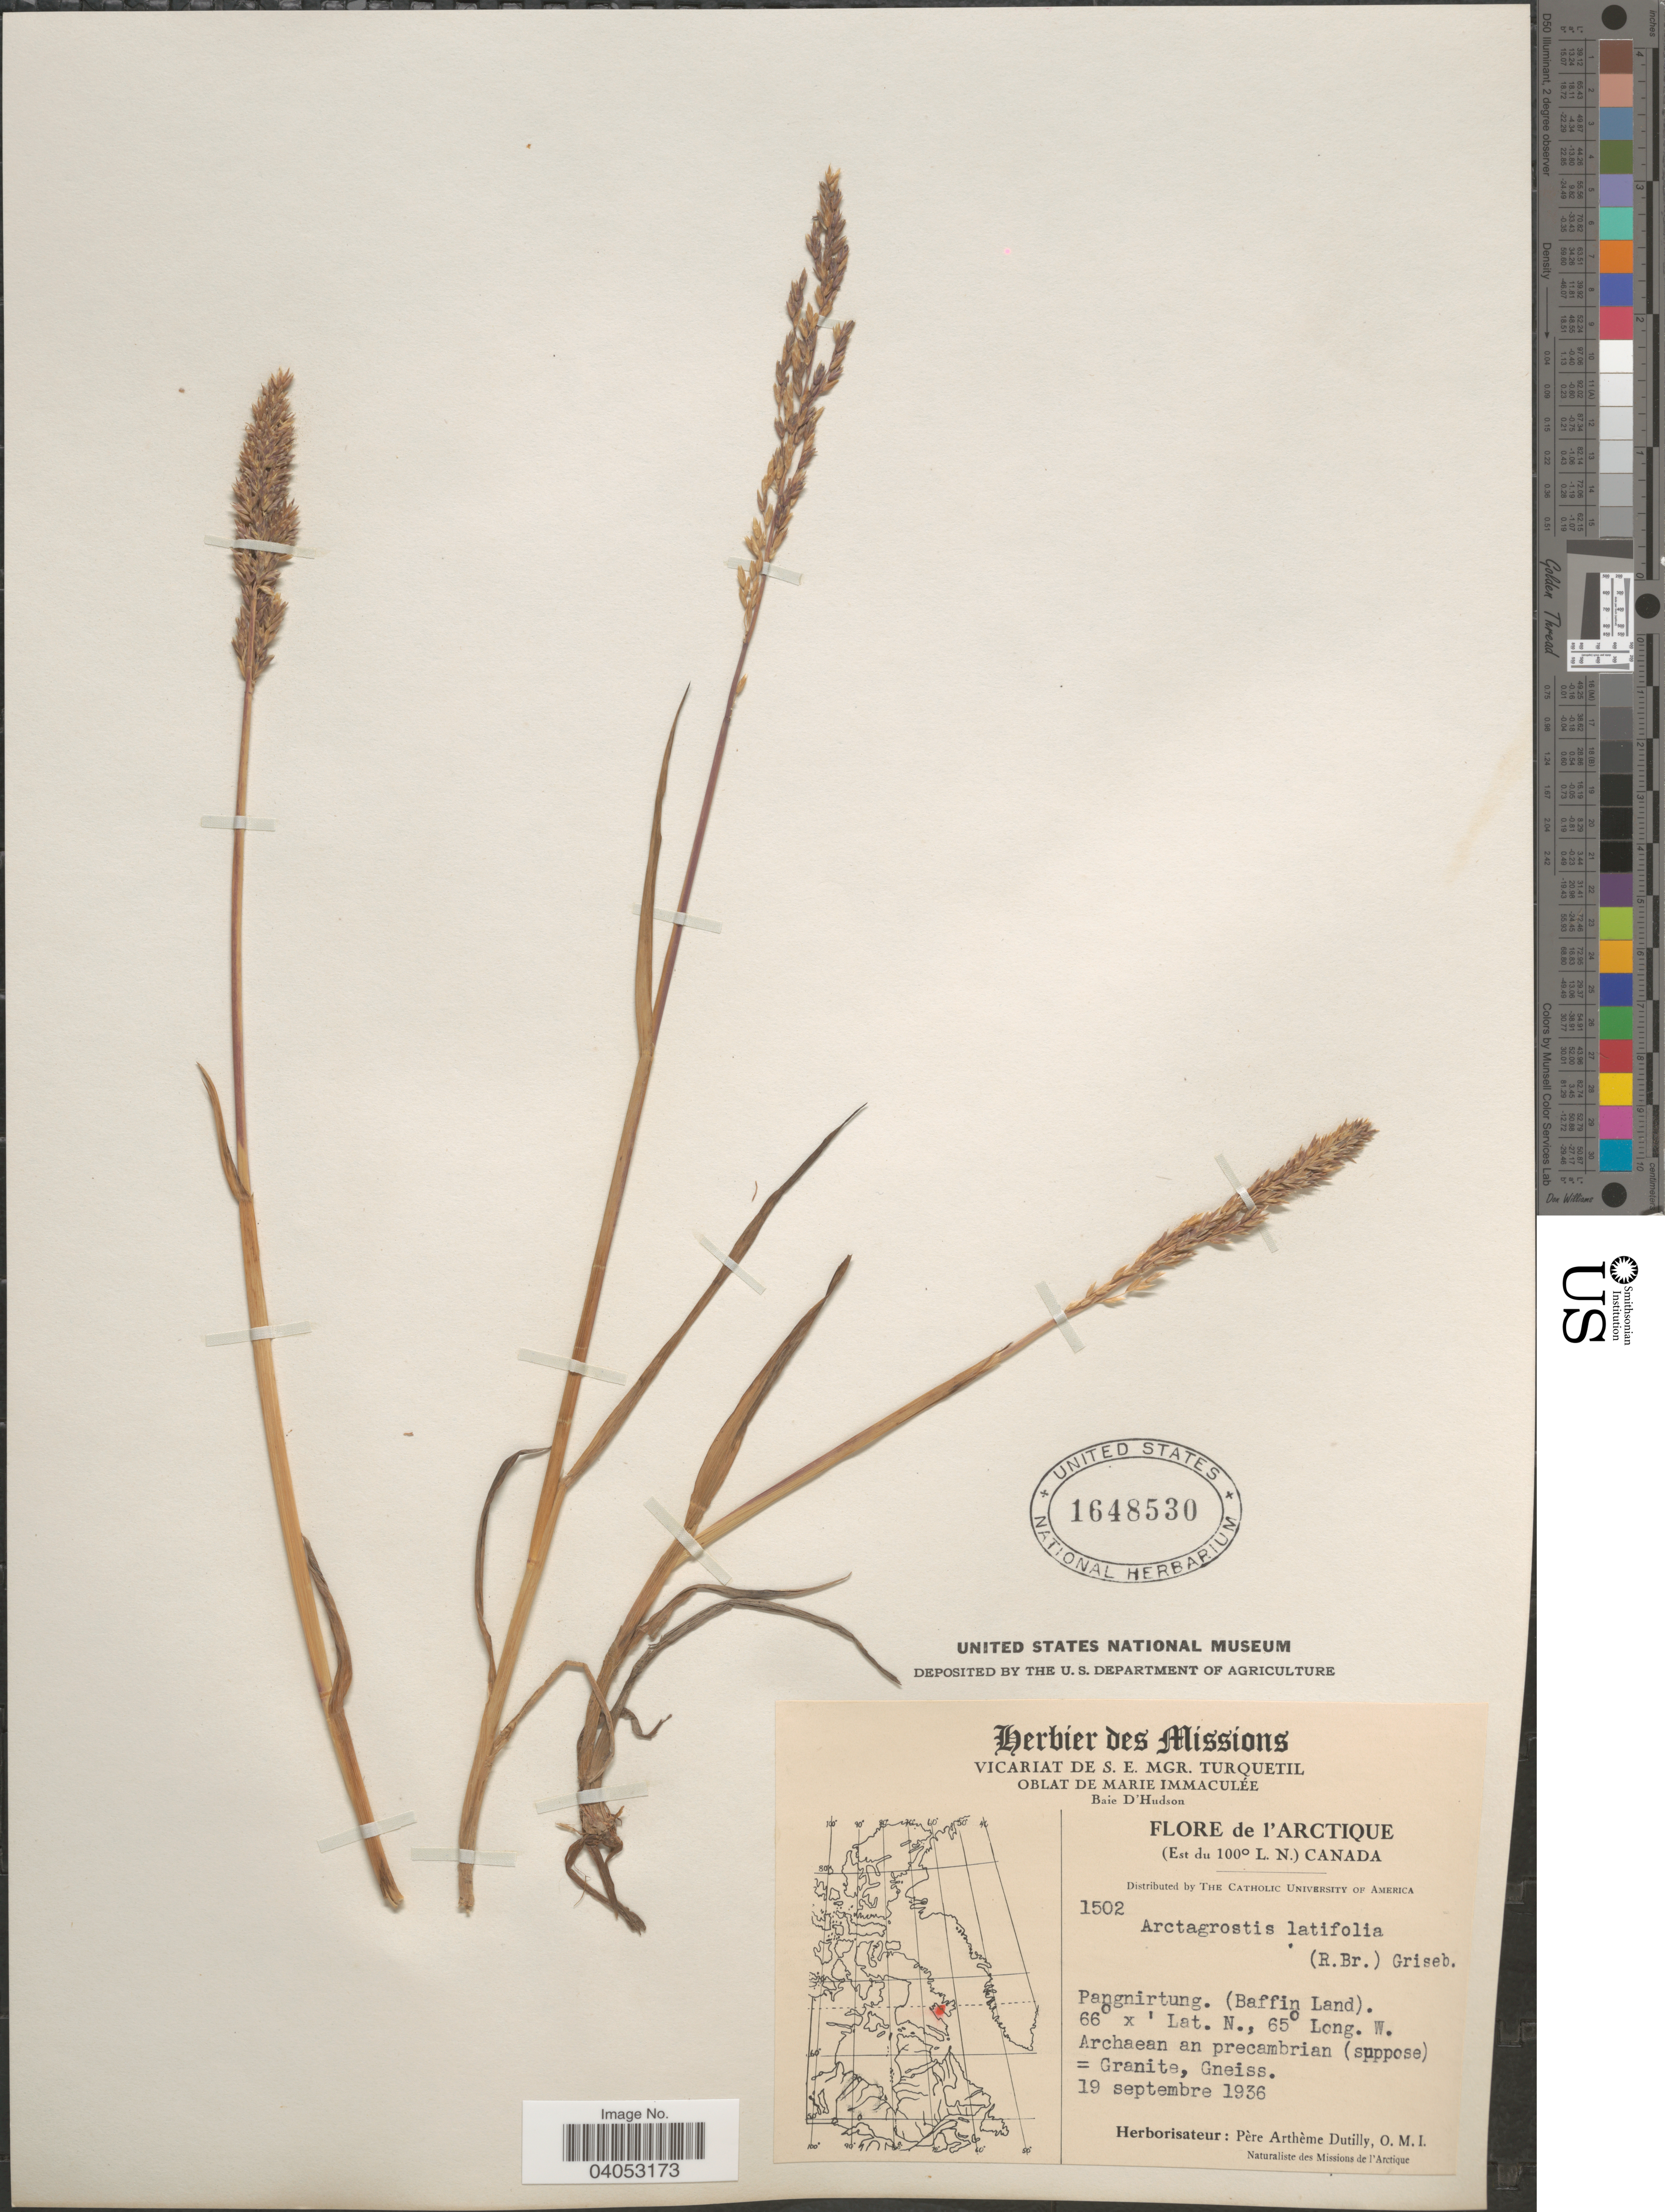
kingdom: Plantae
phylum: Tracheophyta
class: Liliopsida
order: Poales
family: Poaceae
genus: Arctagrostis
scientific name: Arctagrostis latifolia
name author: (R. Br.) Griseb.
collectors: P. Dutilly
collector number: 1502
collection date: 1936-09-19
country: Canada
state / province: Nunavut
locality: L'Arctique. (Est du 100º L. N.). Pangnirtung. (Baffin Land).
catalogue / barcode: US 1648530